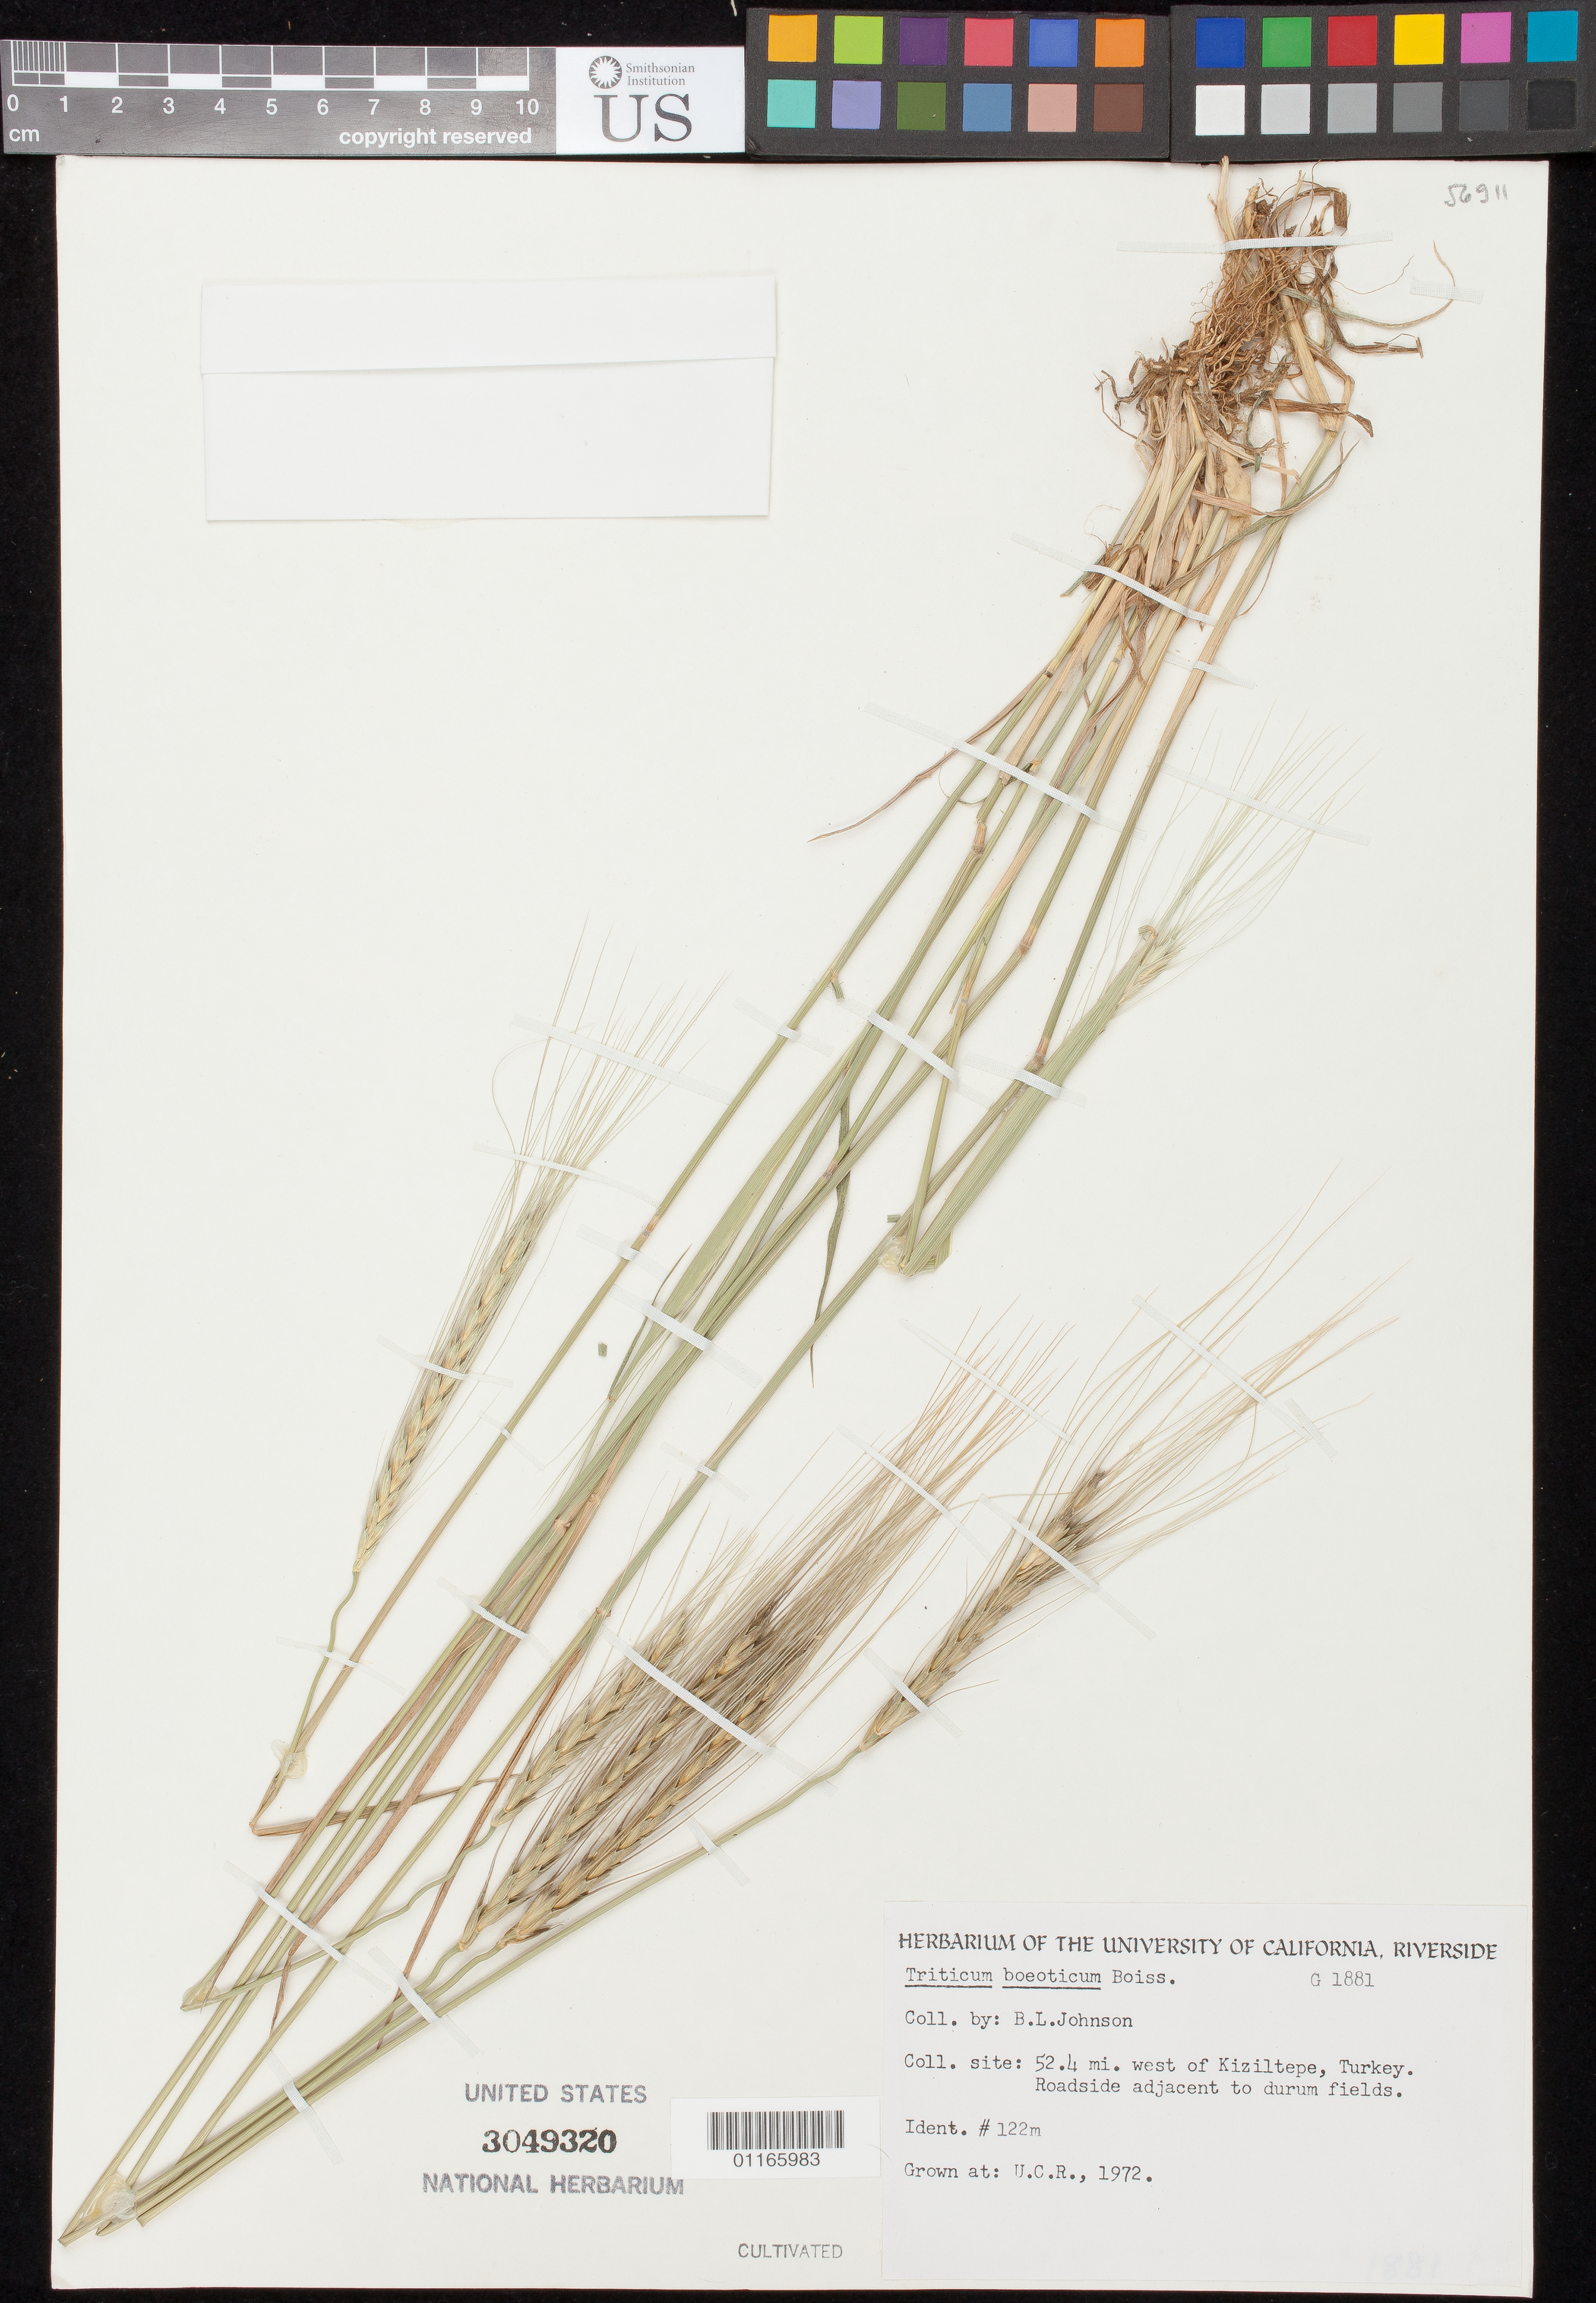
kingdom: Plantae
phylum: Tracheophyta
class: Liliopsida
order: Poales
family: Poaceae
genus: Triticum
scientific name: Triticum boeoticum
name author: Boiss.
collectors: B. Johnson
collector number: G1881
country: Turkey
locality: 52.4 mi. west of Kiziltepe.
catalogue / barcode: US 3049320